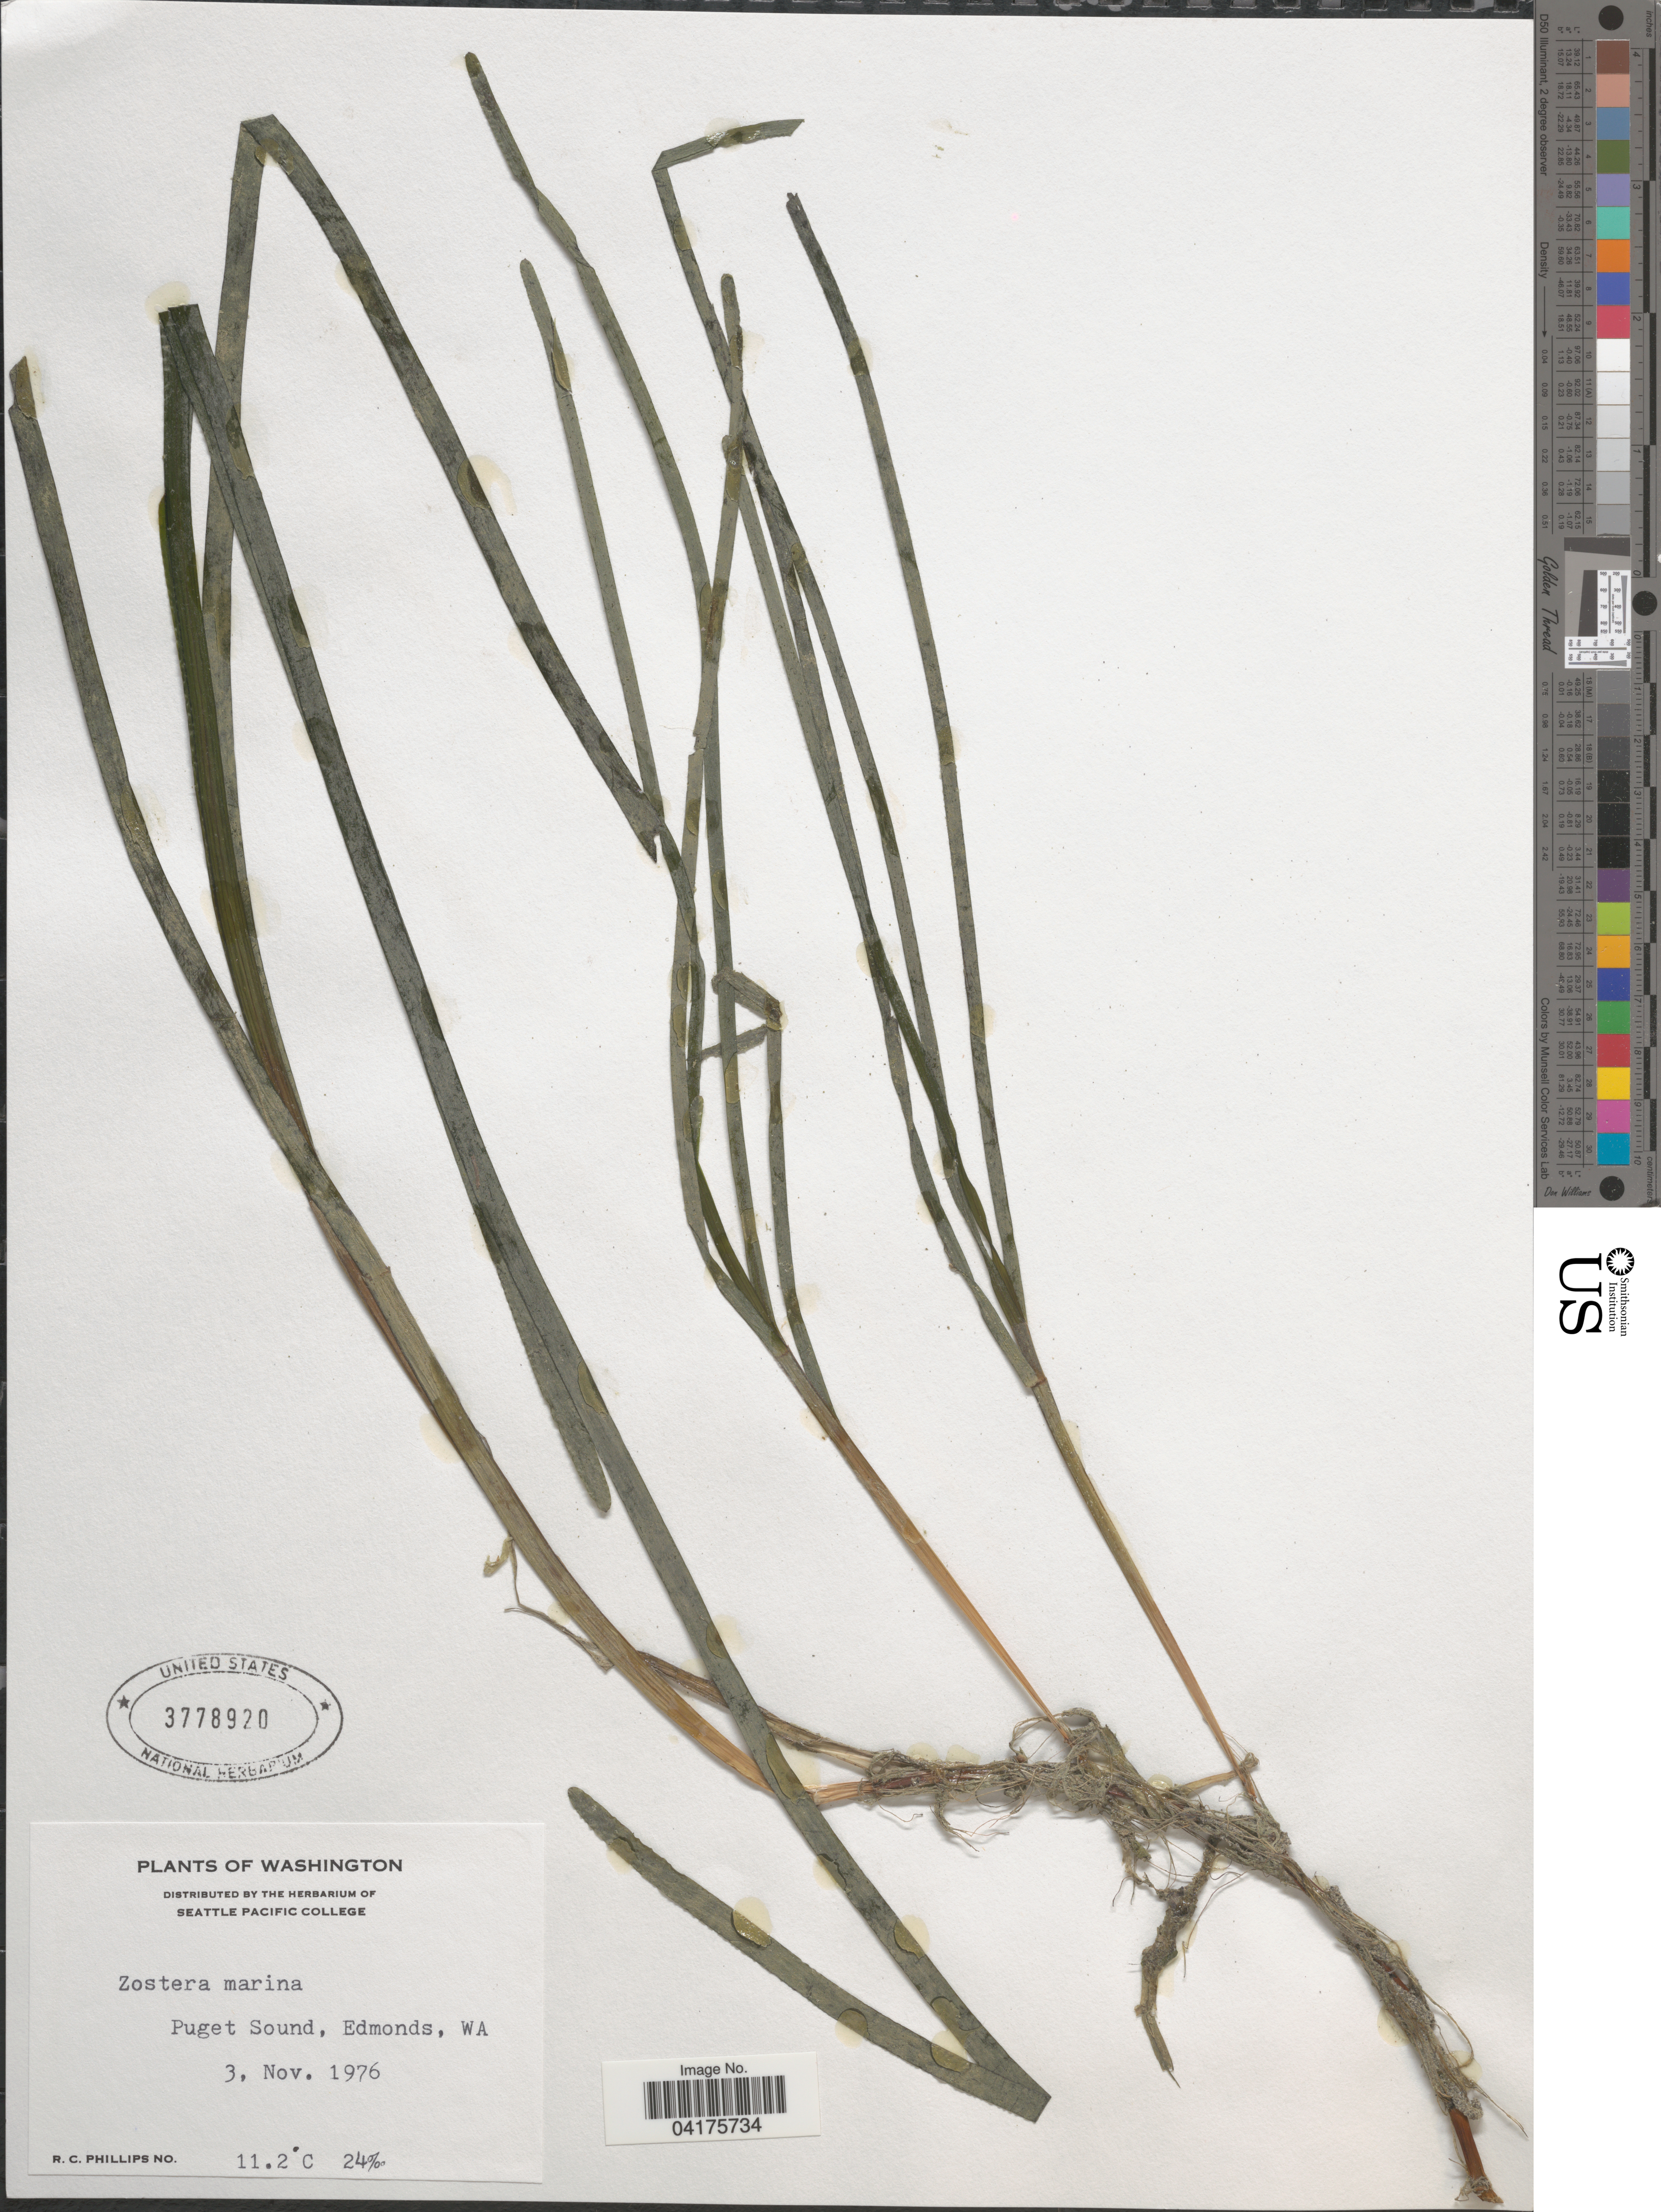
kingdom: Plantae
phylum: Tracheophyta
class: Liliopsida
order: Alismatales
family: Zosteraceae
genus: Zostera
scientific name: Zostera marina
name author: L.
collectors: R. C. Phillips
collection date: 1976-11-03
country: United States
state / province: Washington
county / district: King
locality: Puget Sound, Edmonds.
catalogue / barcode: US 3778920